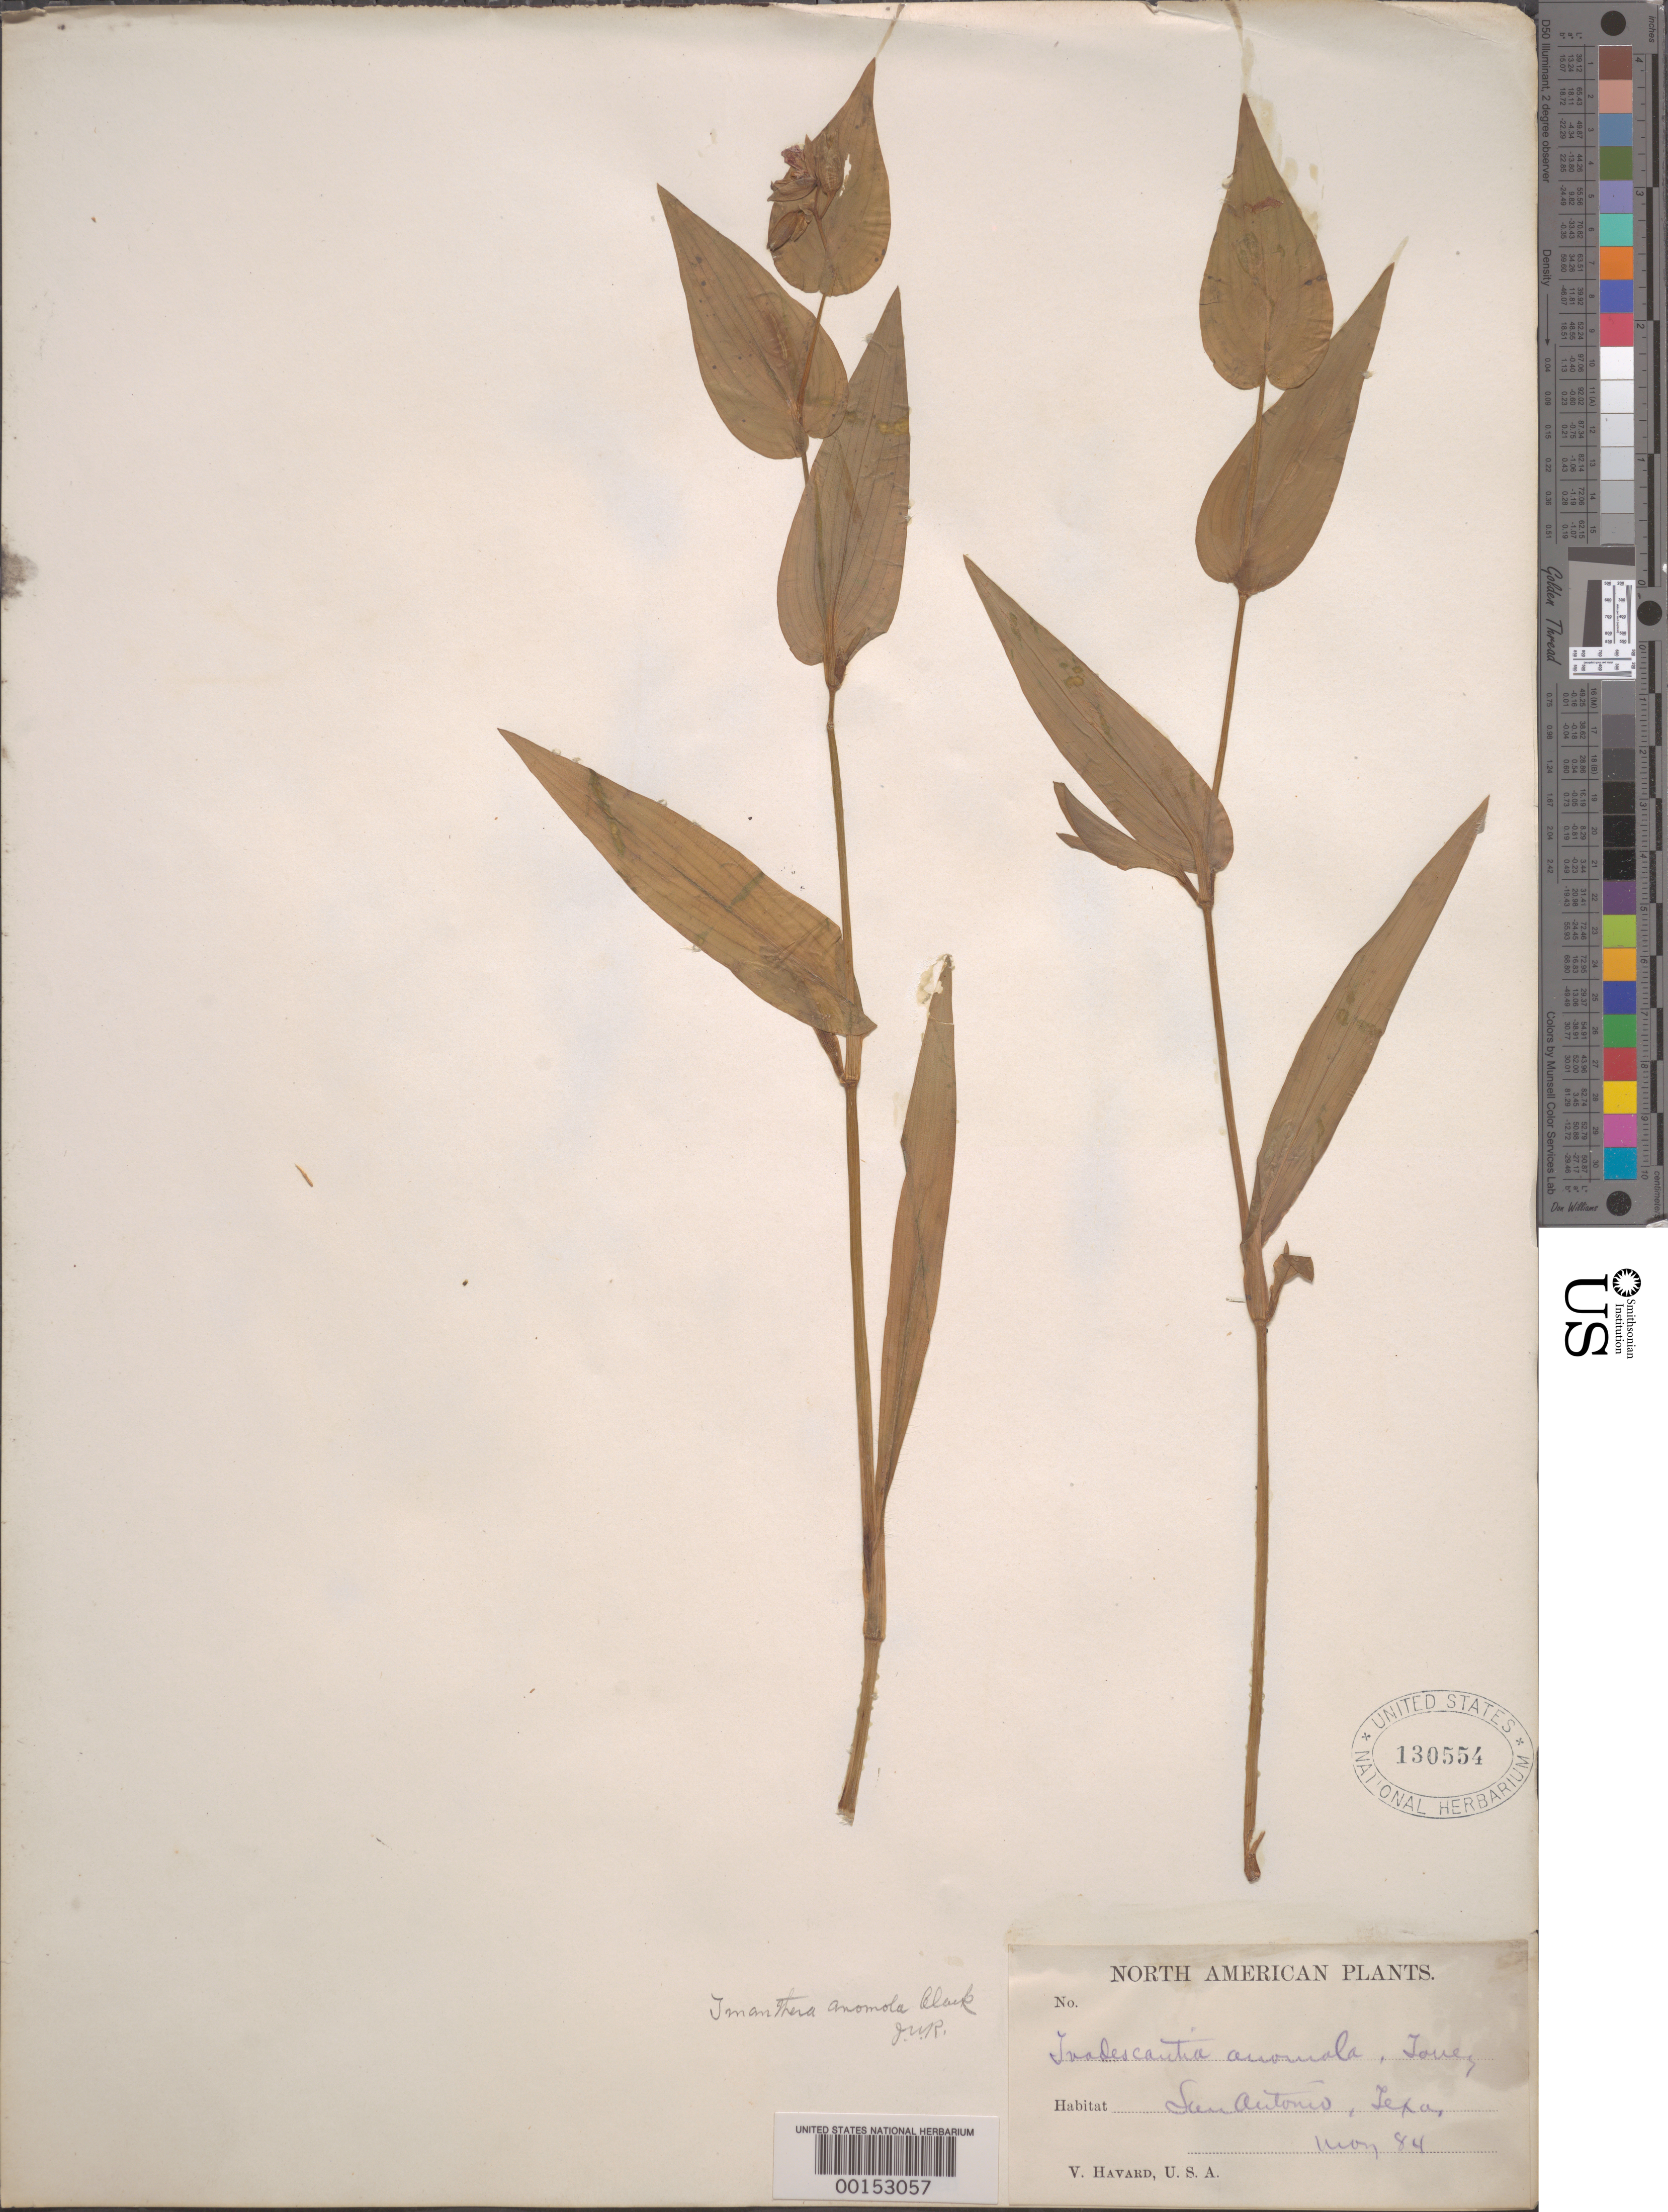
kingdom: Plantae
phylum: Tracheophyta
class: Liliopsida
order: Commelinales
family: Commelinaceae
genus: Tinantia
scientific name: Tinantia anomala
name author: (Torr.) C.B. Clarke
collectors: V. Havard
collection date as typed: May 1884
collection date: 1884-05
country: United States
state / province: Texas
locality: San Antonio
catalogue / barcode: US 130554